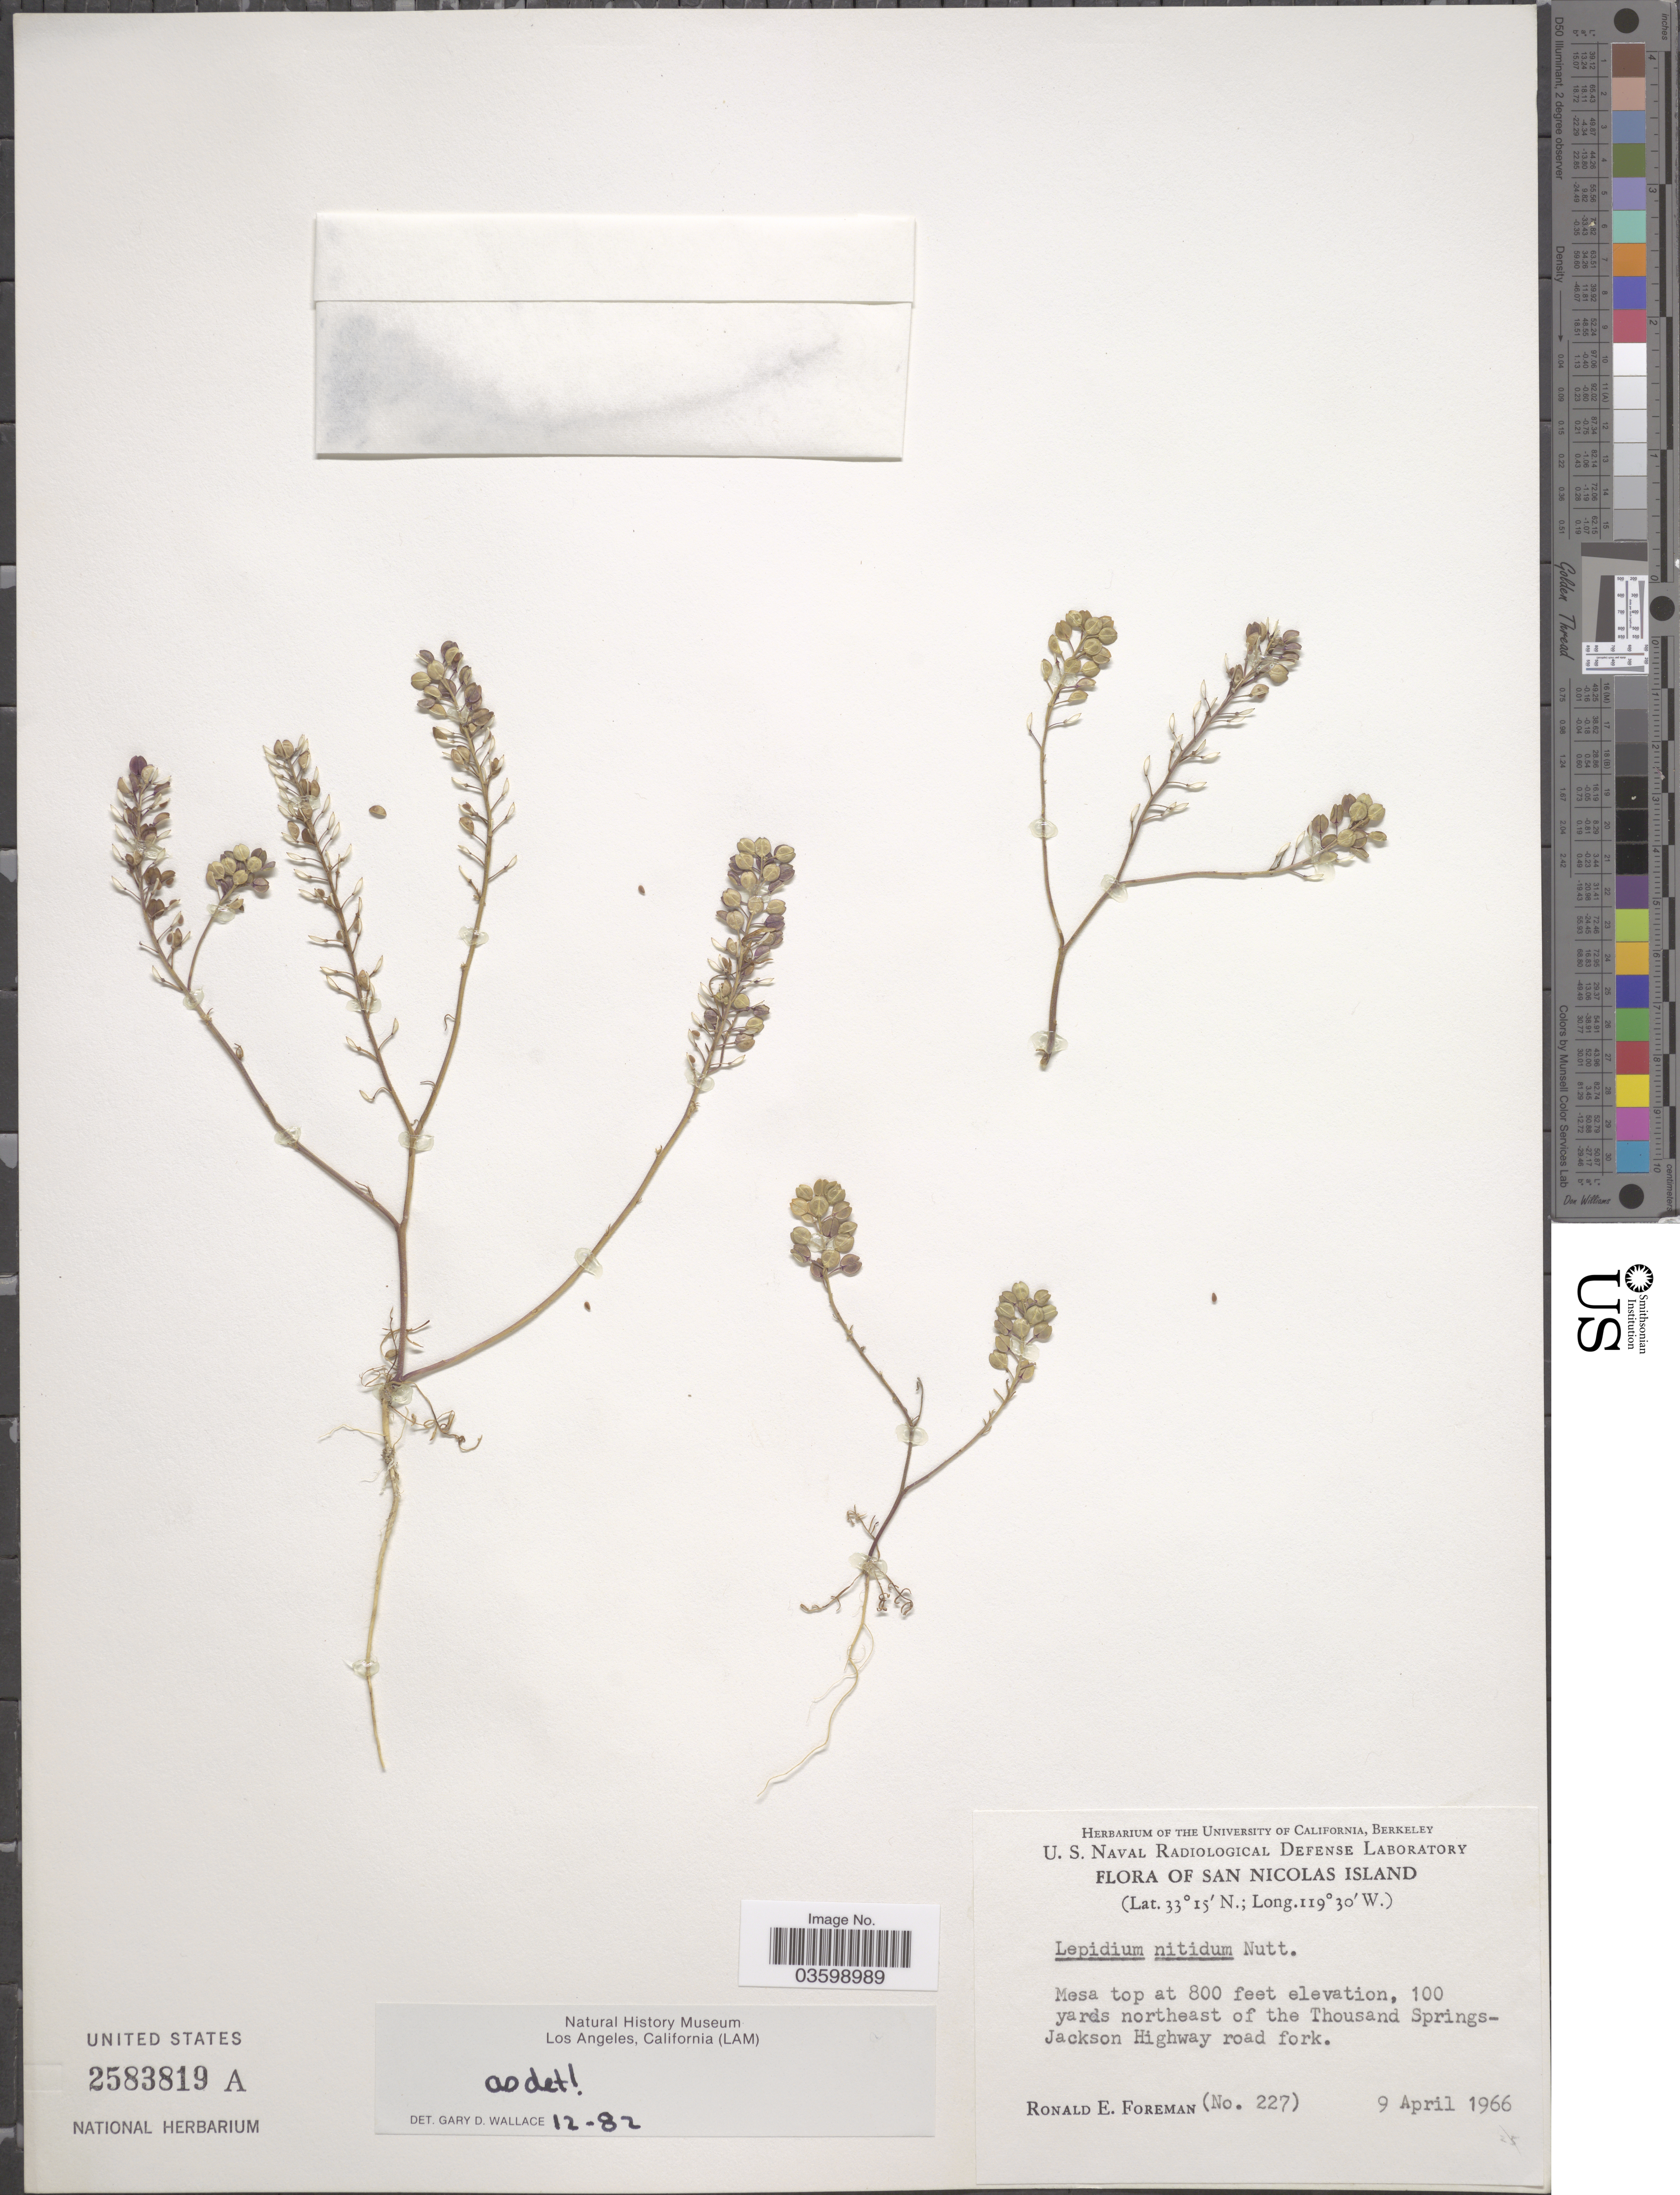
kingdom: Plantae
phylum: Tracheophyta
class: Magnoliopsida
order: Brassicales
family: Brassicaceae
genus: Lepidium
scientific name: Lepidium nitidum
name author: Nutt.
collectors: R. Foreman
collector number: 227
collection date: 1966-04-09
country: United States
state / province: California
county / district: Ventura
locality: San Nicolas Island. 100 yards northeast of the Thousand Springs-Jackson Highway road fork.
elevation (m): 244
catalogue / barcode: US 2583819A